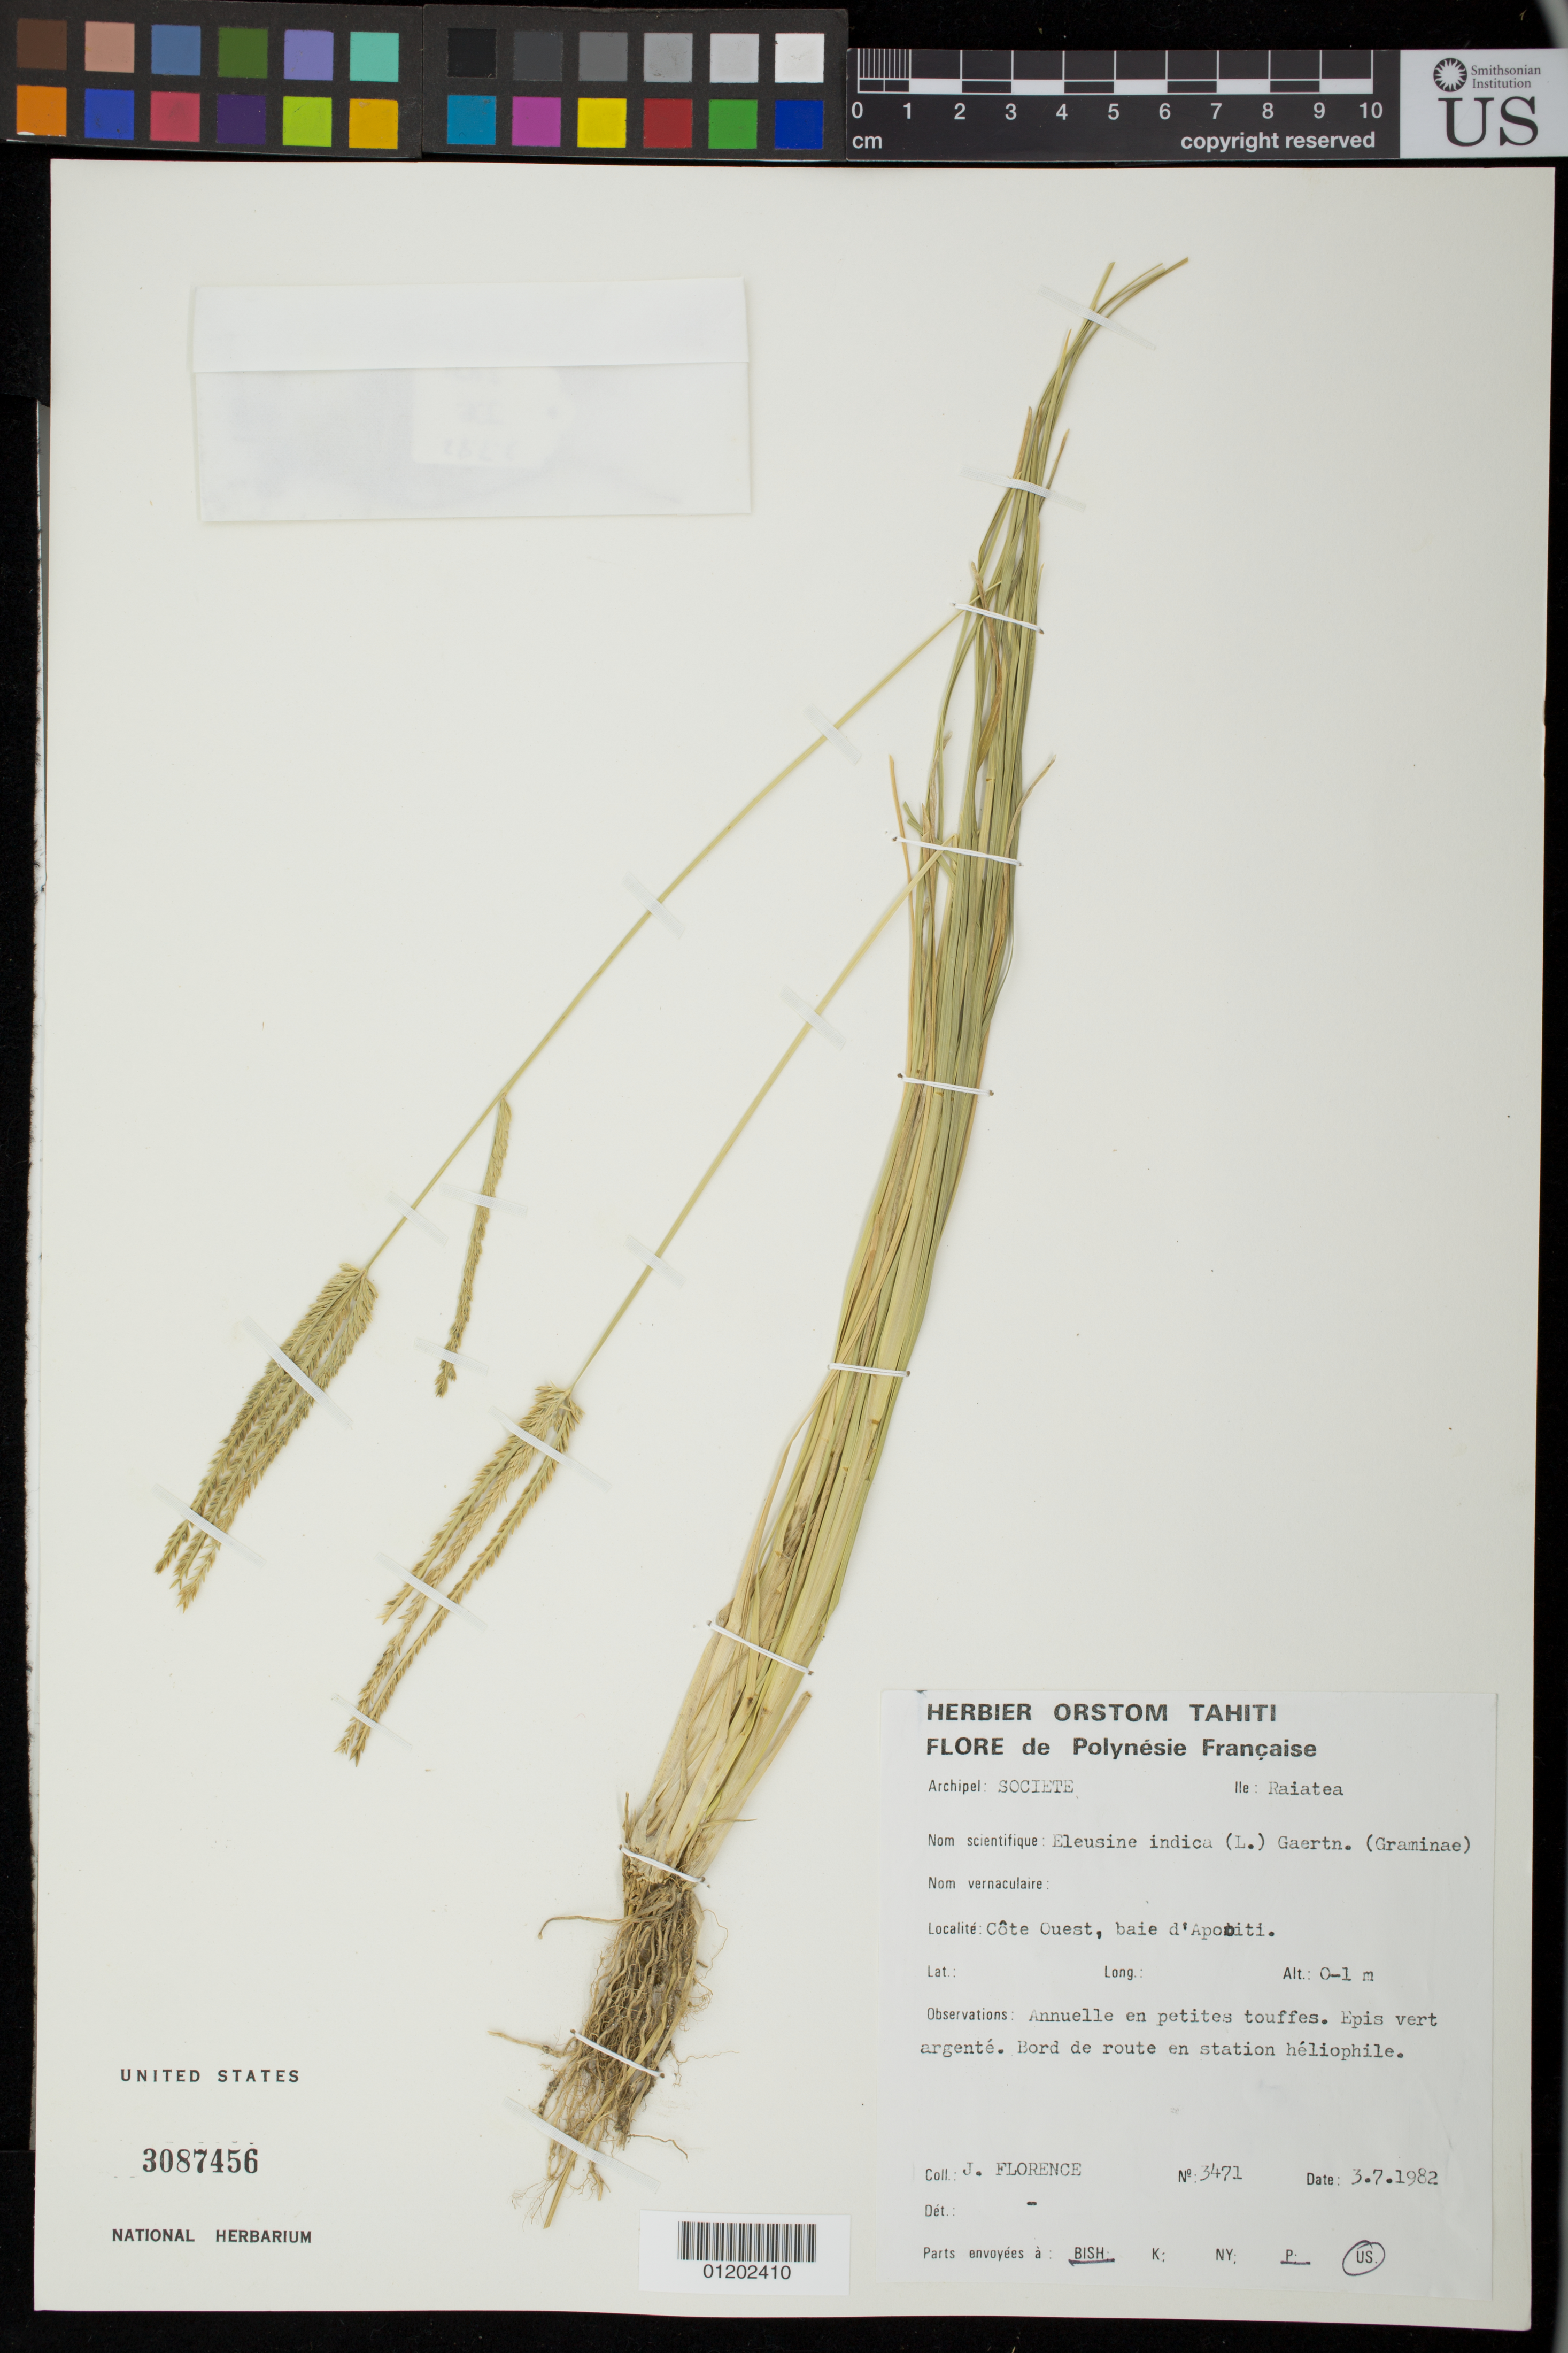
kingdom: Plantae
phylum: Tracheophyta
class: Liliopsida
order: Poales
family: Poaceae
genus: Eleusine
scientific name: Eleusine indica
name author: (L.) Gaertn.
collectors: J. Florence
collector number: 3471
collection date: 1982-07-03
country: French Polynesia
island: Raiatea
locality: còte Ouest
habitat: Bord de route.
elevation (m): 0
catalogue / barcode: US 3087456